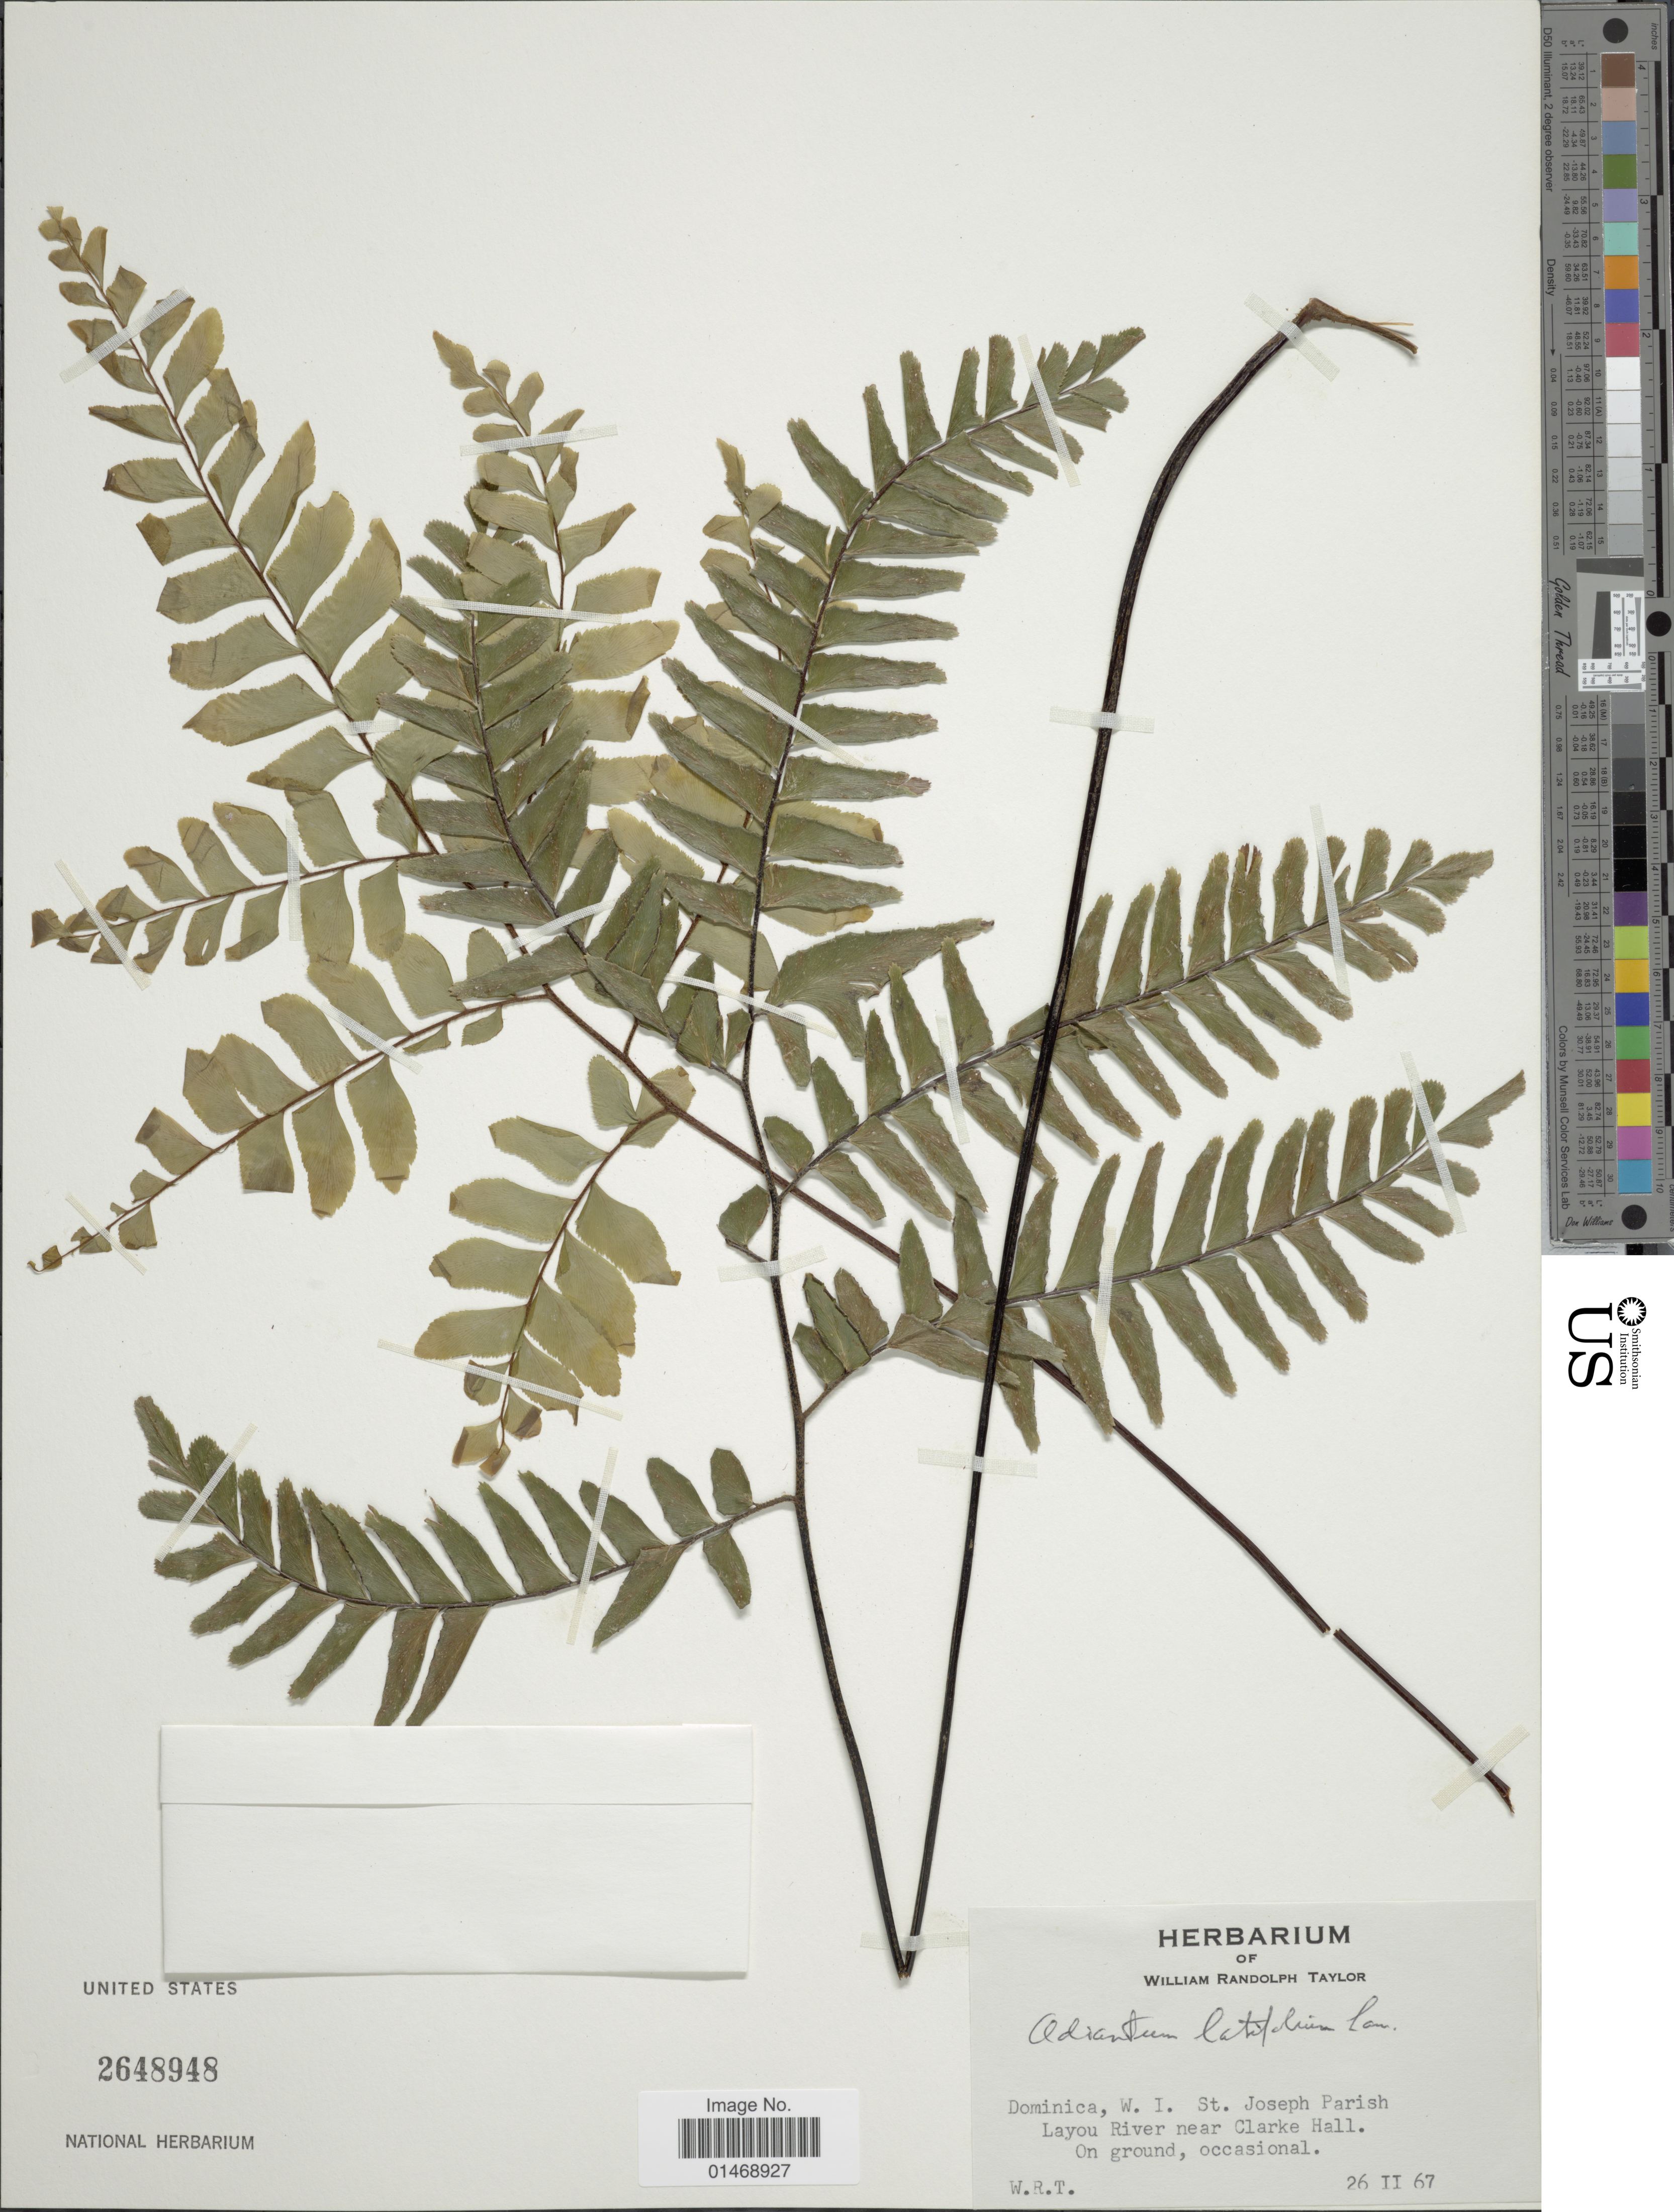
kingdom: Plantae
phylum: Tracheophyta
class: Polypodiopsida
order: Polypodiales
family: Pteridaceae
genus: Adiantum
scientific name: Adiantum latifolium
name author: Lam.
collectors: W. R. Taylor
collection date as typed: Transcribed d/m/y: 26/2/67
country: Dominica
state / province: St. Joseph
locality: St. Joseph Parish Layou River near Clarke Hall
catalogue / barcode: US 2648948